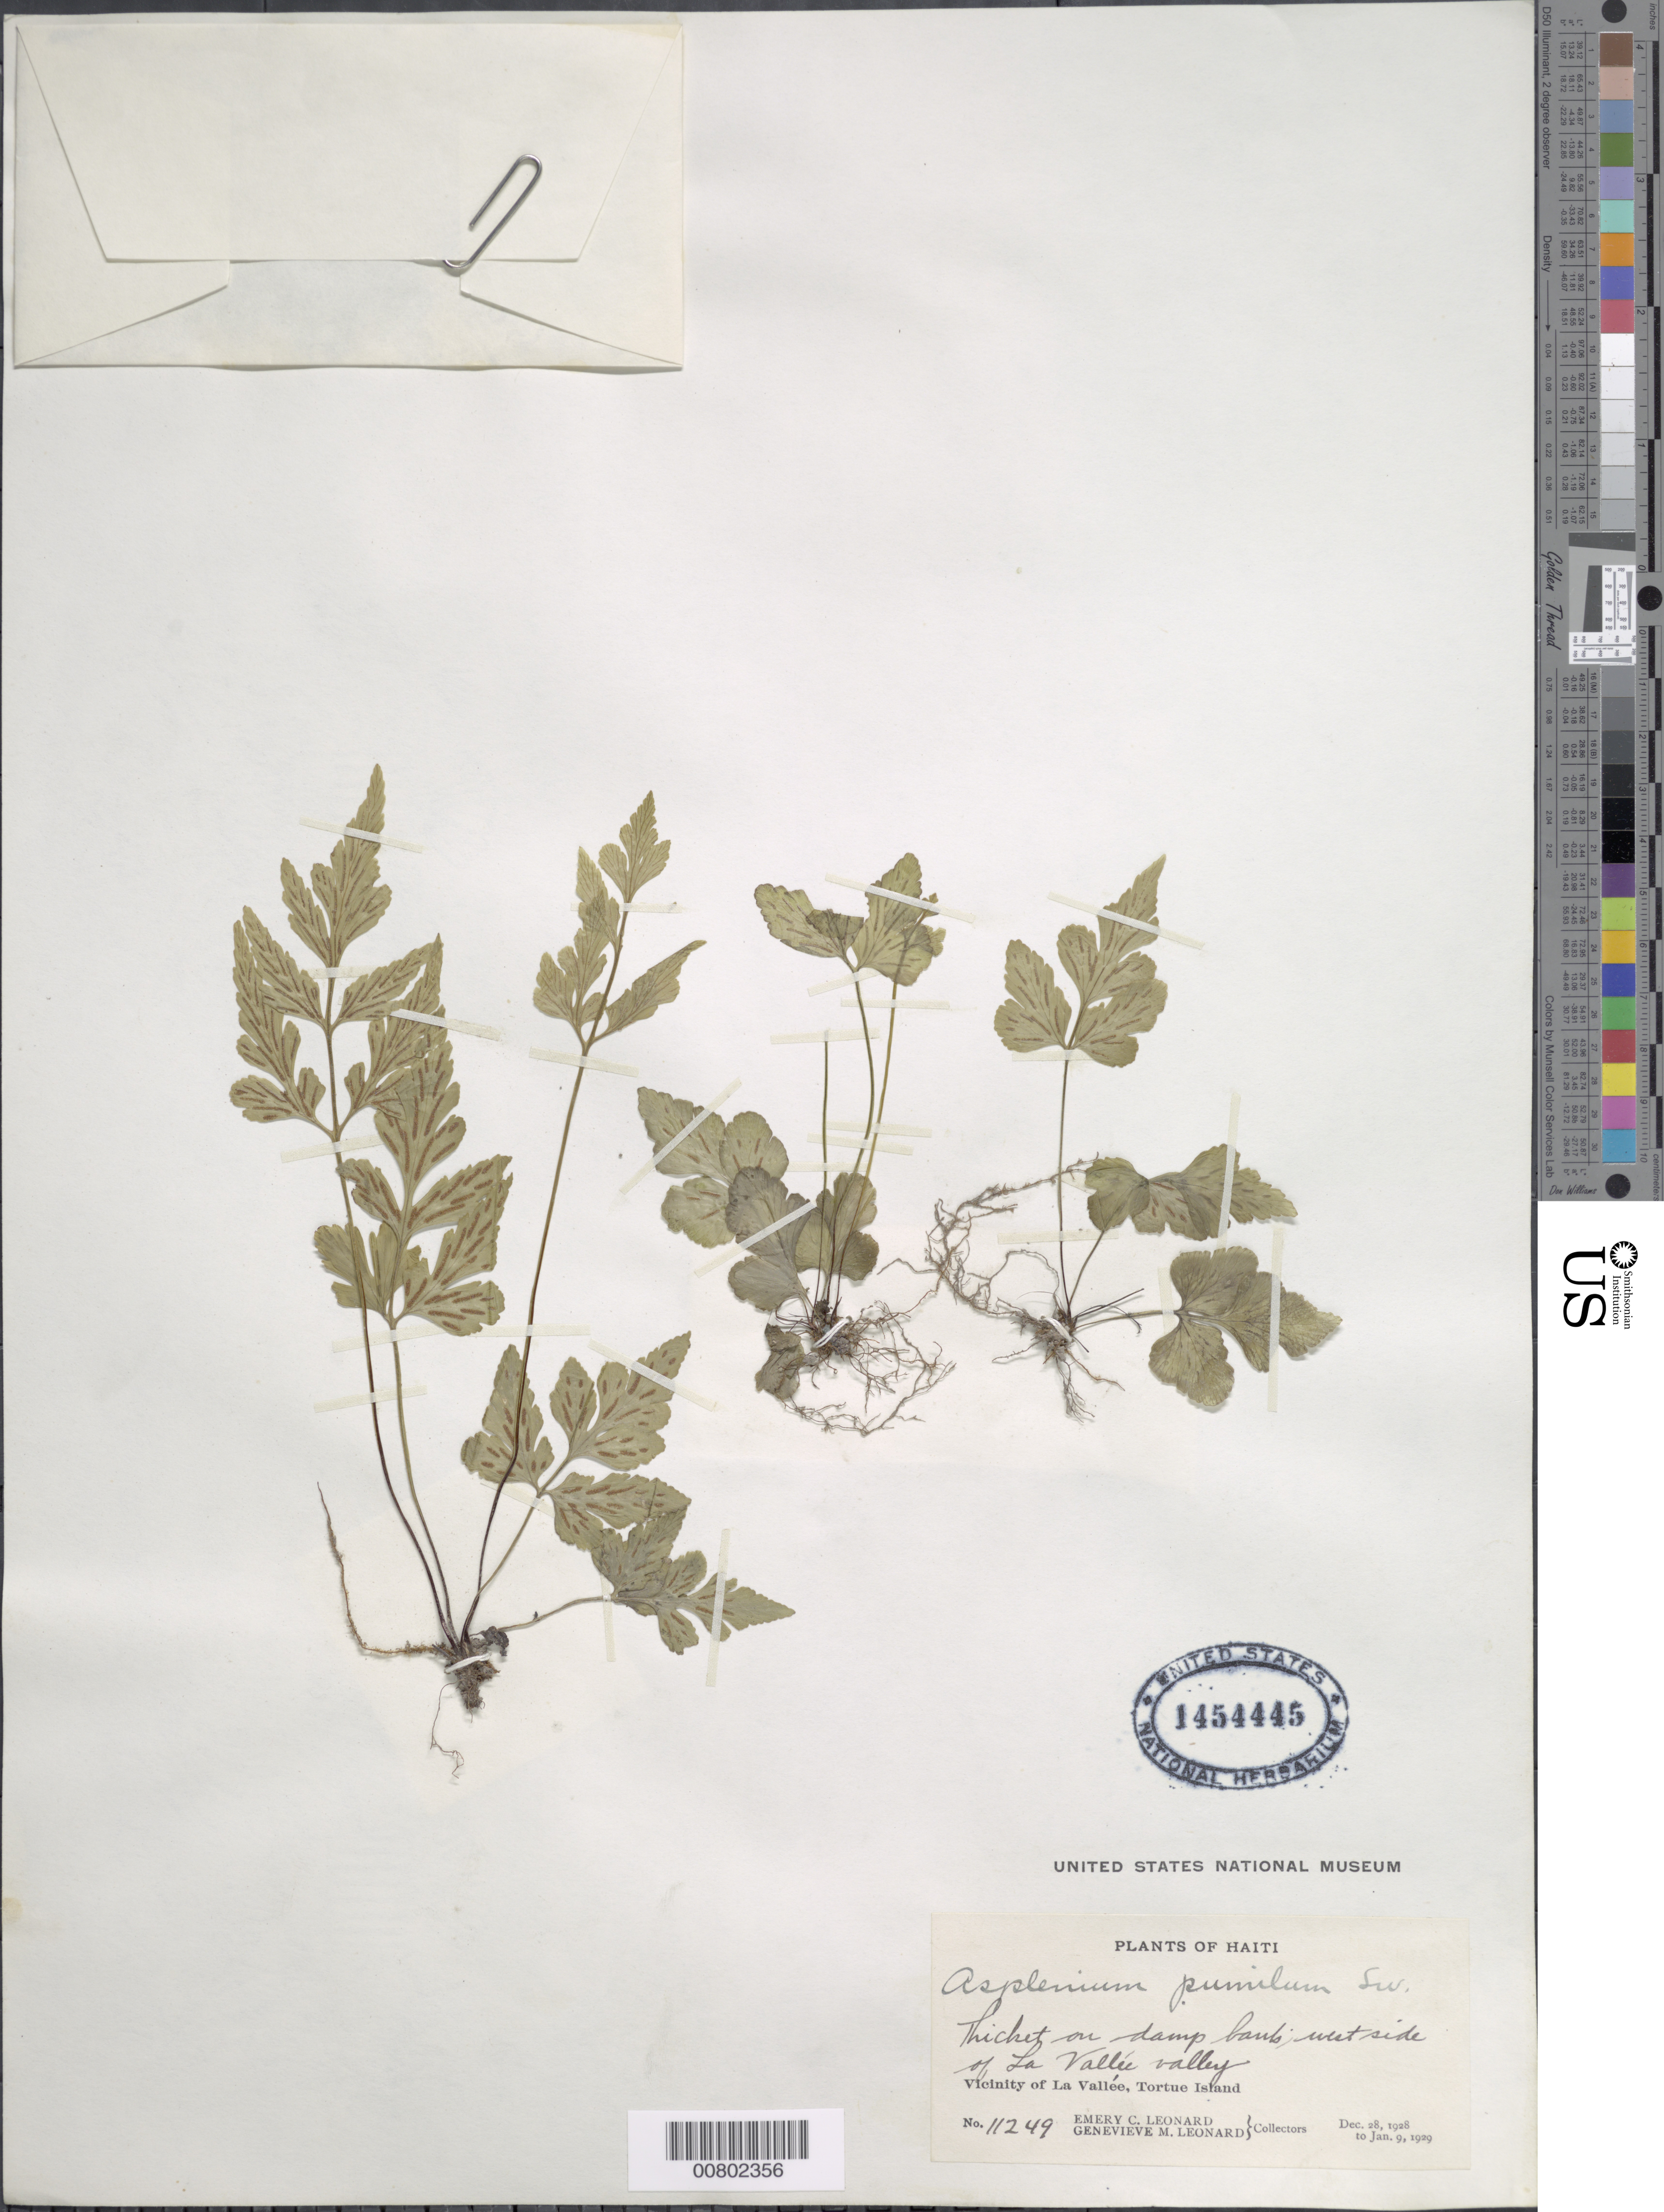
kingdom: Plantae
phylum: Tracheophyta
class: Polypodiopsida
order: Polypodiales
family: Aspleniaceae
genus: Asplenium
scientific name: Asplenium pumilum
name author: Sw.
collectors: E. C. Leonard & G. M. Leonard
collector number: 11249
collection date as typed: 28 Dec 1928 to 09 Jan 1929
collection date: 1928-12-28/1929-01-09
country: Haiti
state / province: Nord-Óuest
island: Île de la Tortue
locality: Tortue Island, W side of La Vallée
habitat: Thicket on damp bank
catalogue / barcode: US 1454445